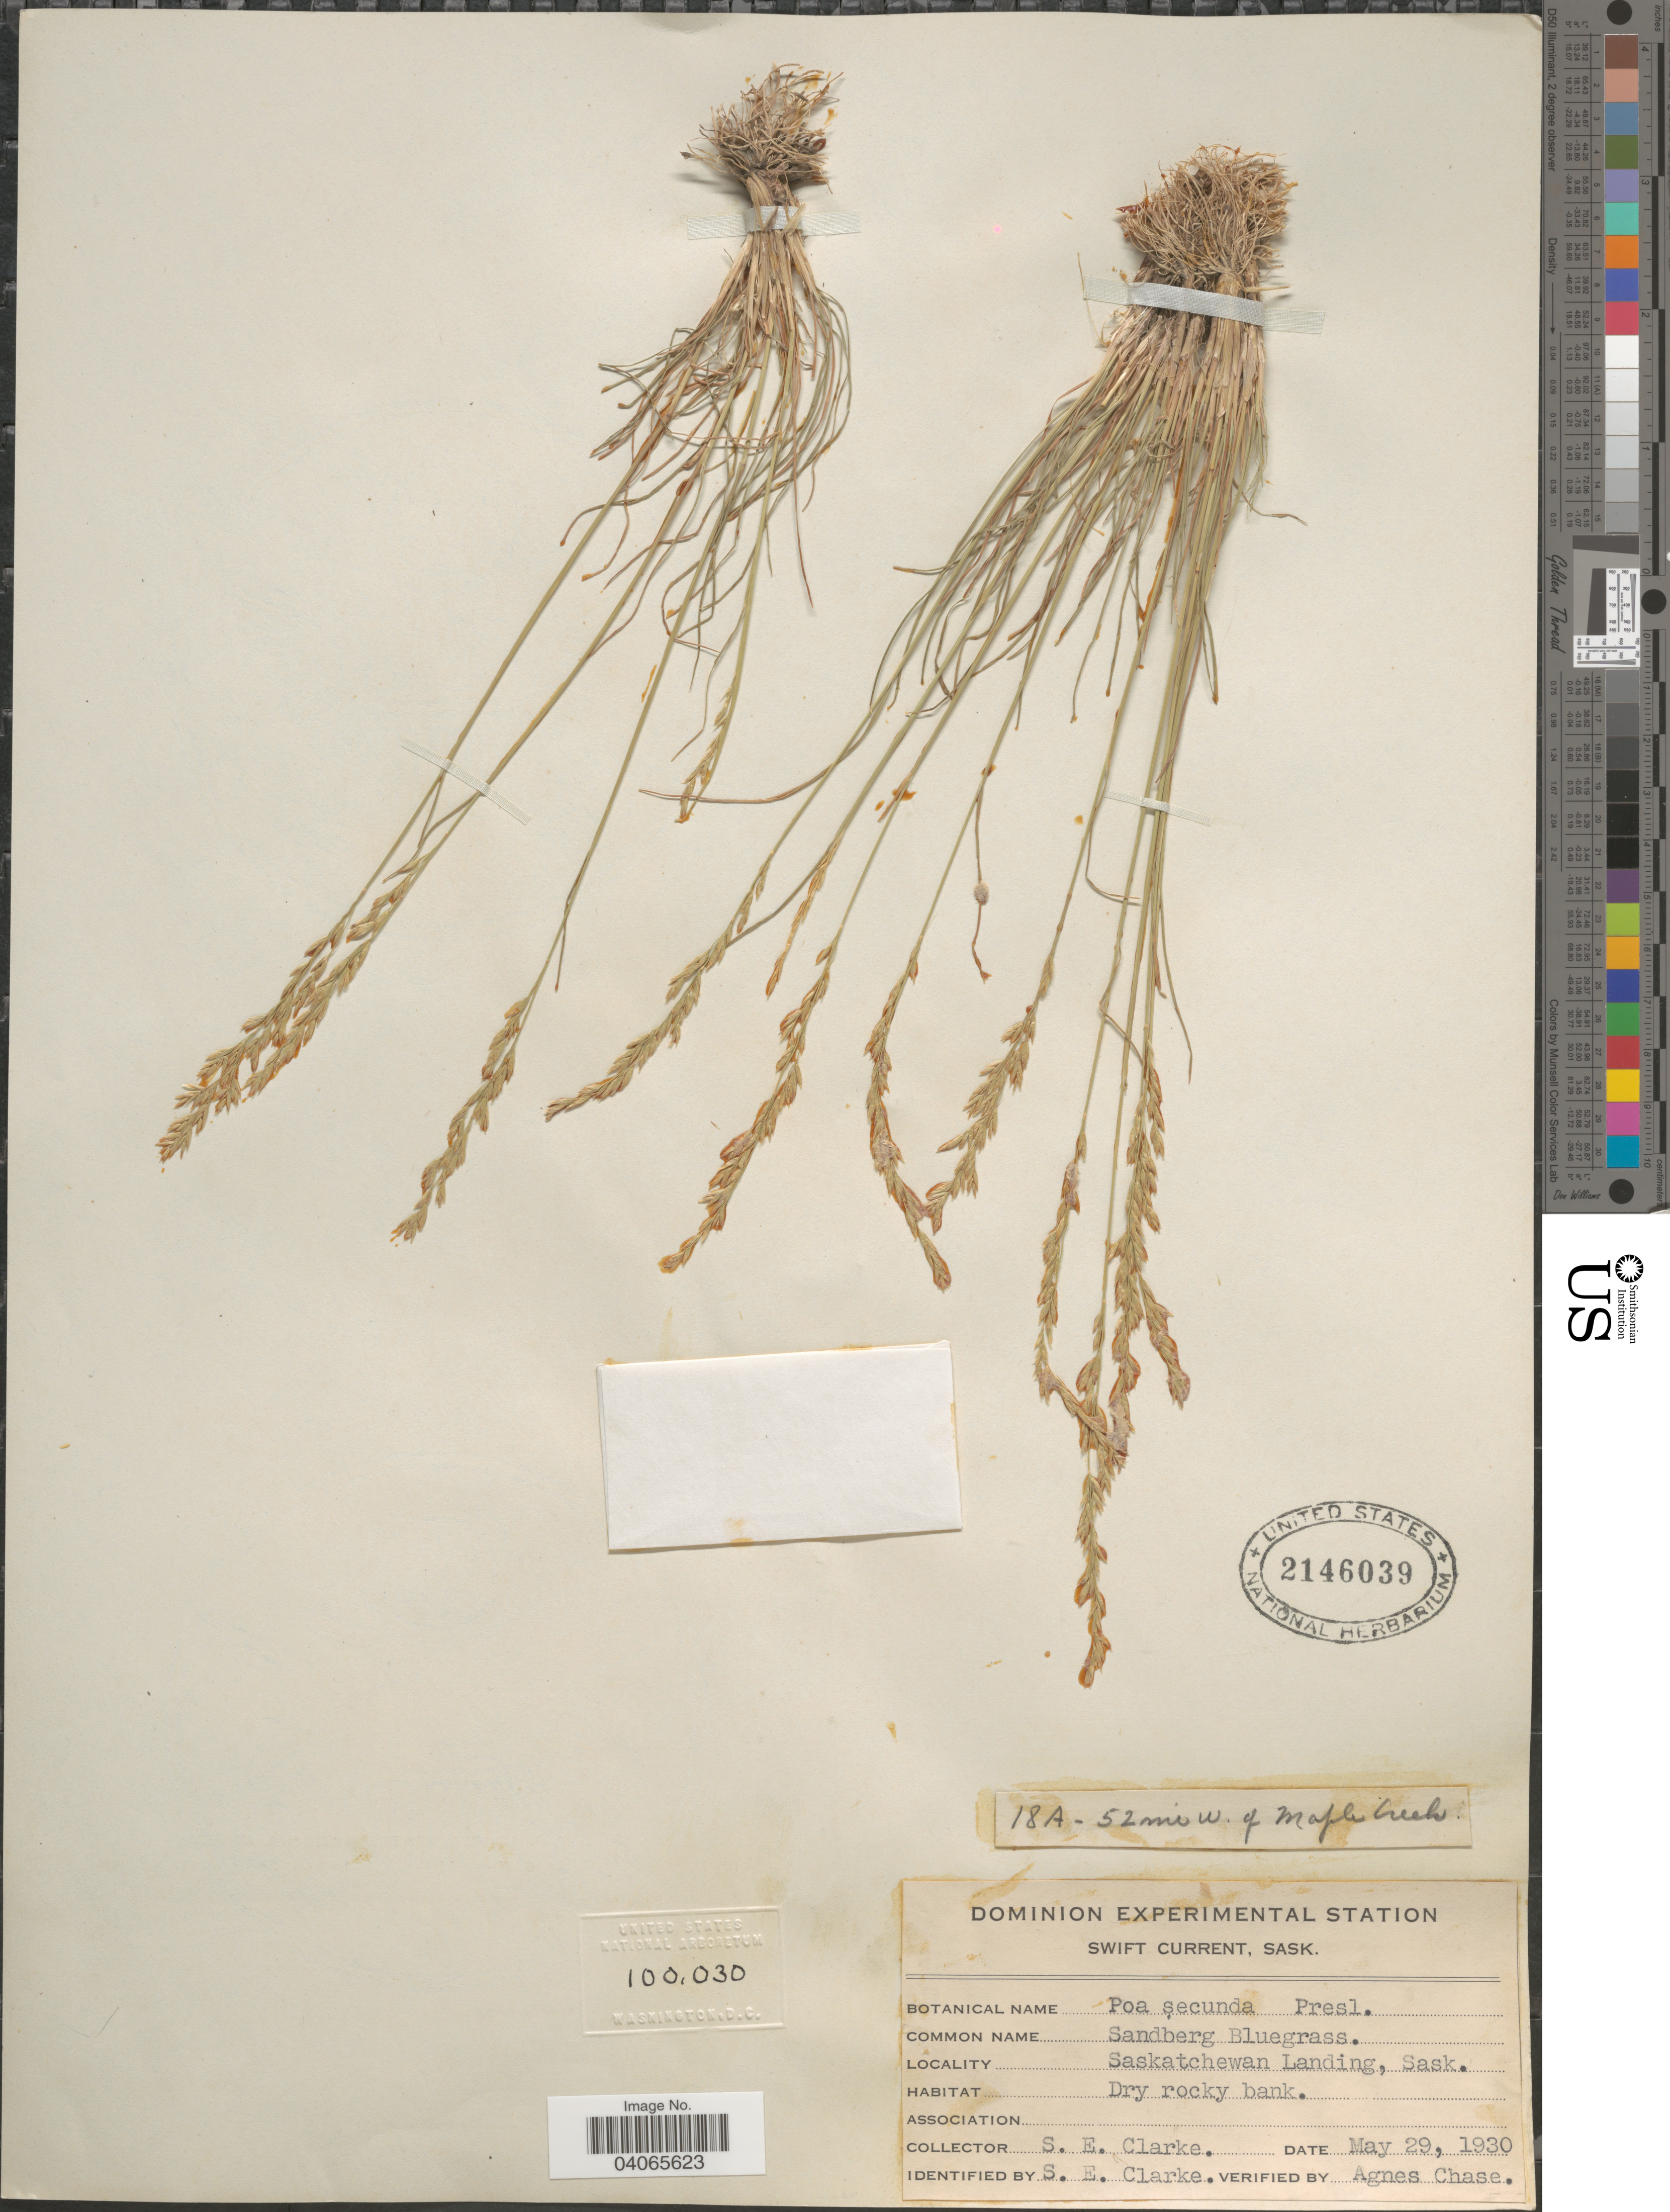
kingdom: Plantae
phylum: Tracheophyta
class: Liliopsida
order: Poales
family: Poaceae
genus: Poa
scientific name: Poa secunda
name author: J. Presl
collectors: S. Clarke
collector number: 18A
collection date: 1930-05-29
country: Canada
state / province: Saskatchewan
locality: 52 mi W. of Maple Creek. Saskatchewan Landing.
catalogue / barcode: US 2146039